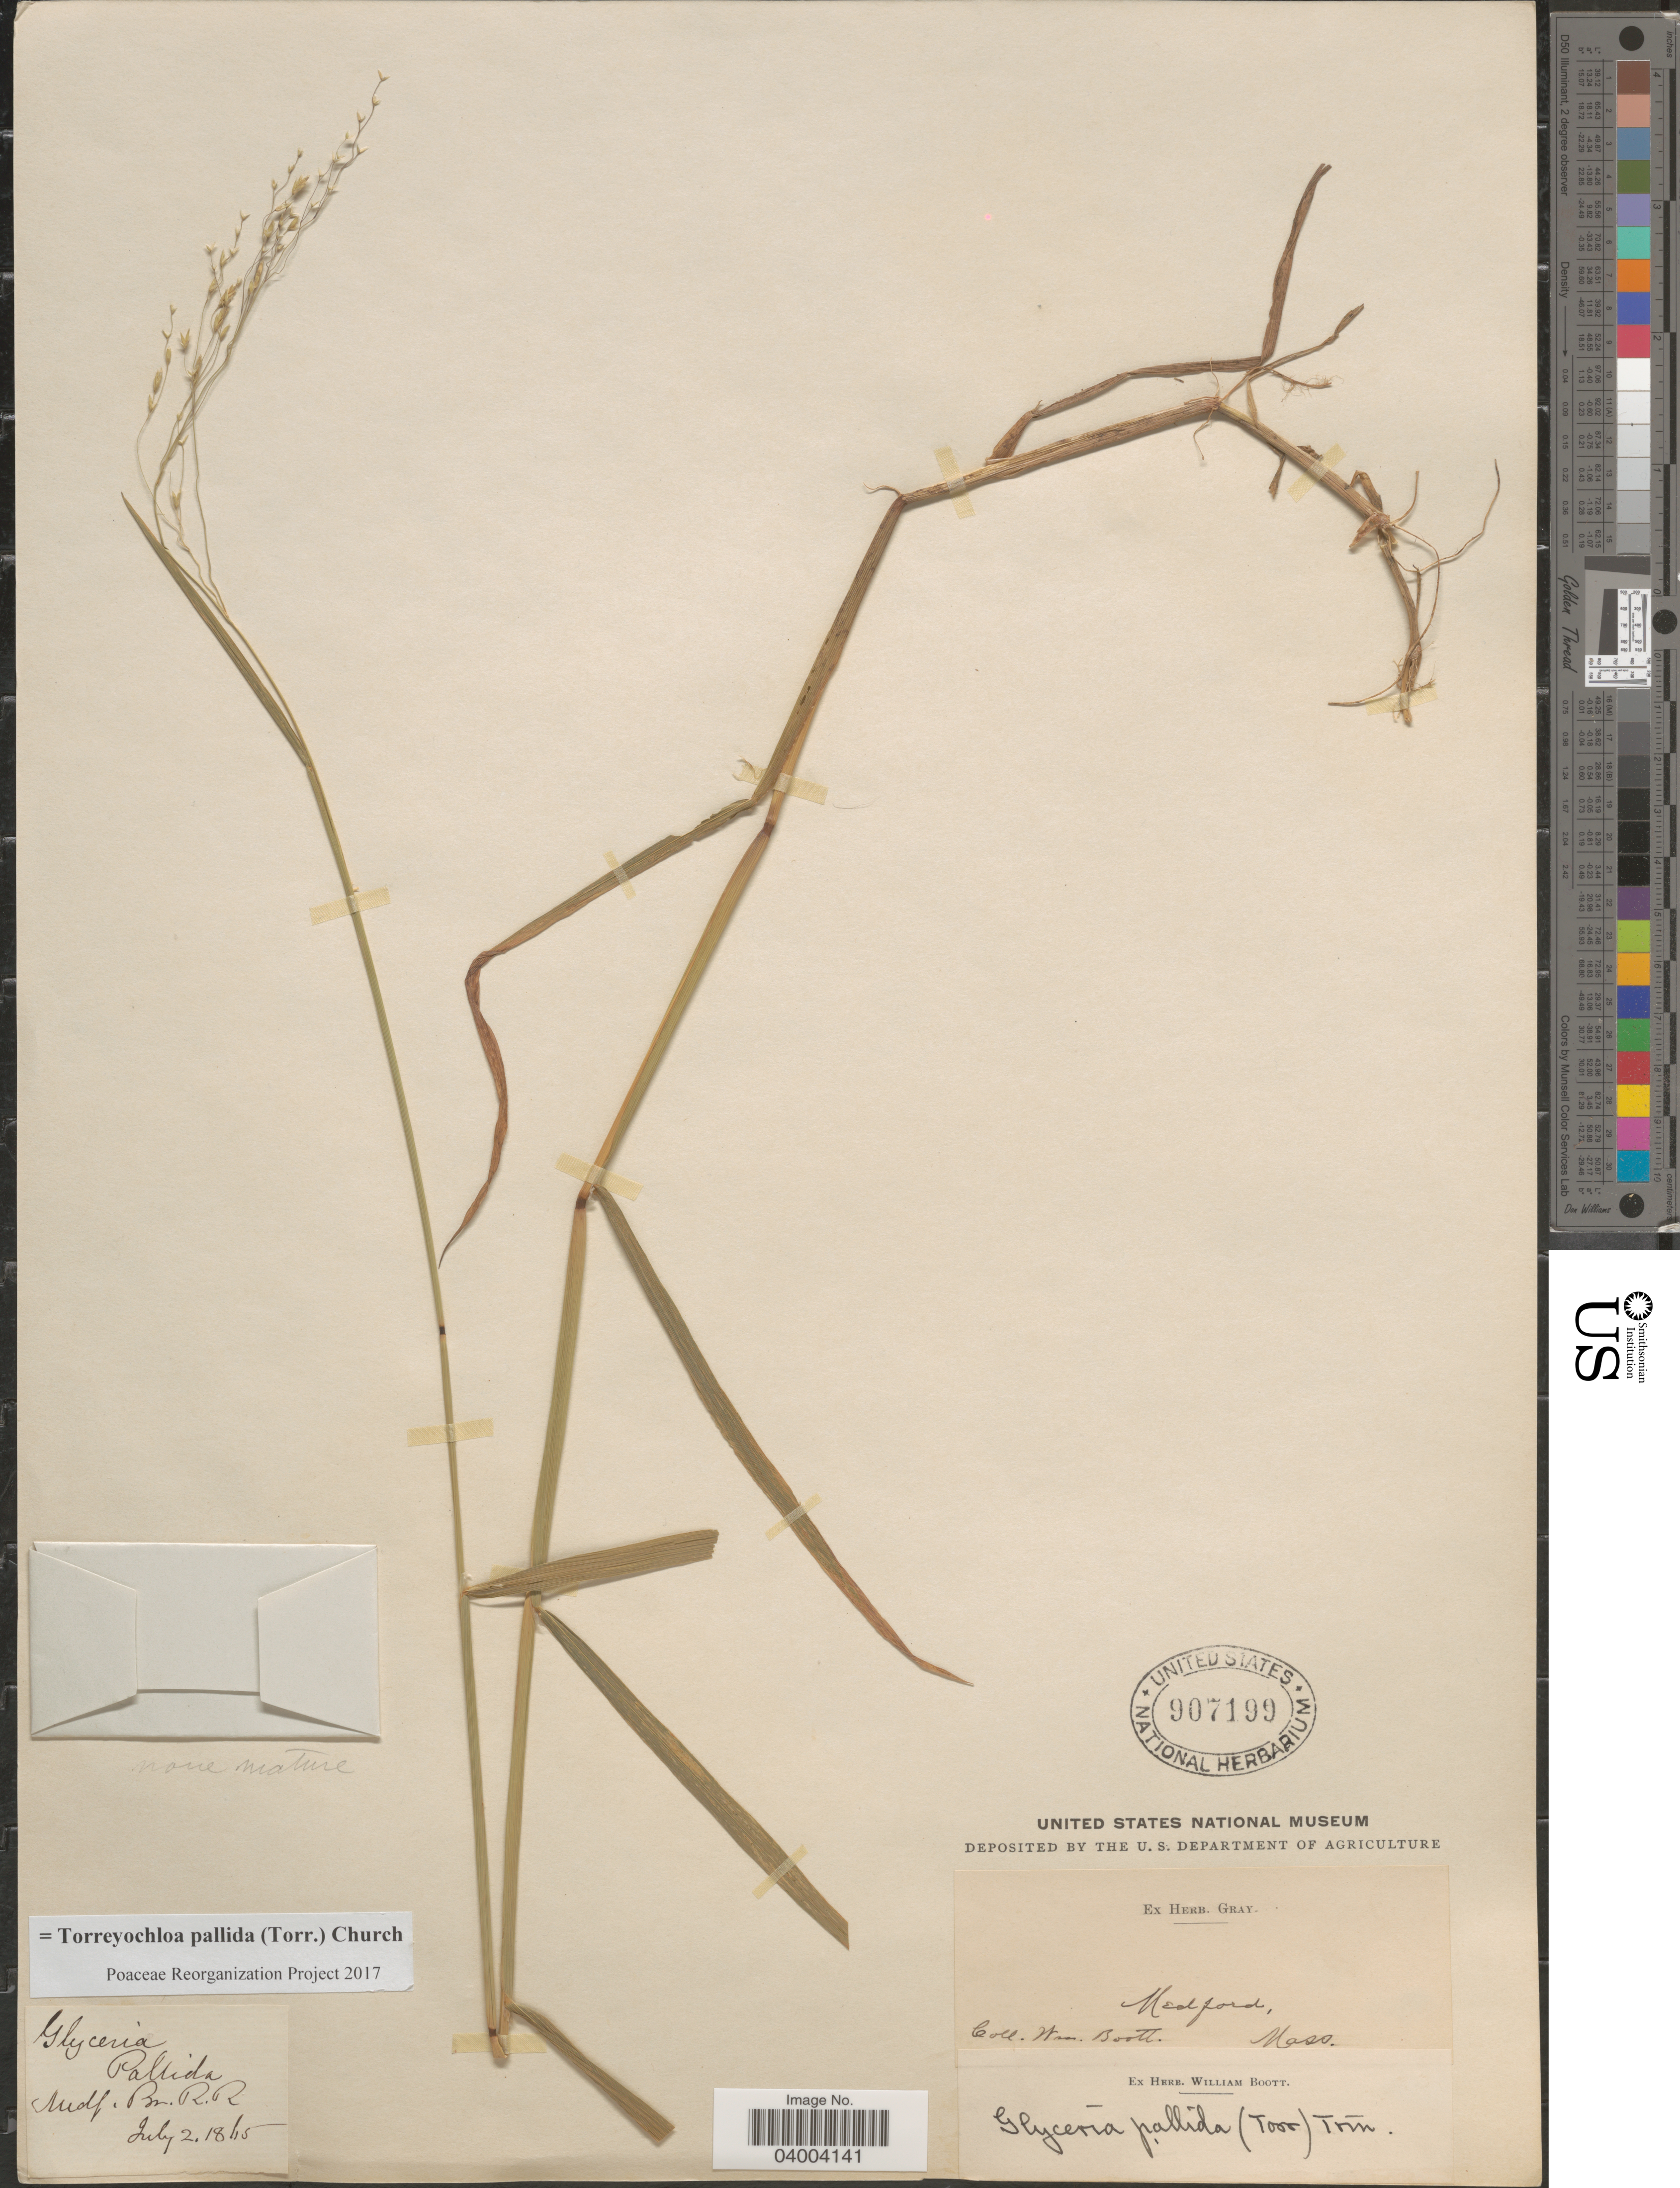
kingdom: Plantae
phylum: Tracheophyta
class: Liliopsida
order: Poales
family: Poaceae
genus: Torreyochloa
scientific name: Torreyochloa pallida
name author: (Torr.) G.L. Church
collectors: W. Boott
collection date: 1845-07-02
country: United States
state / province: Massachusetts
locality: Medford. Br. R.R.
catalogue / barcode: US 907199